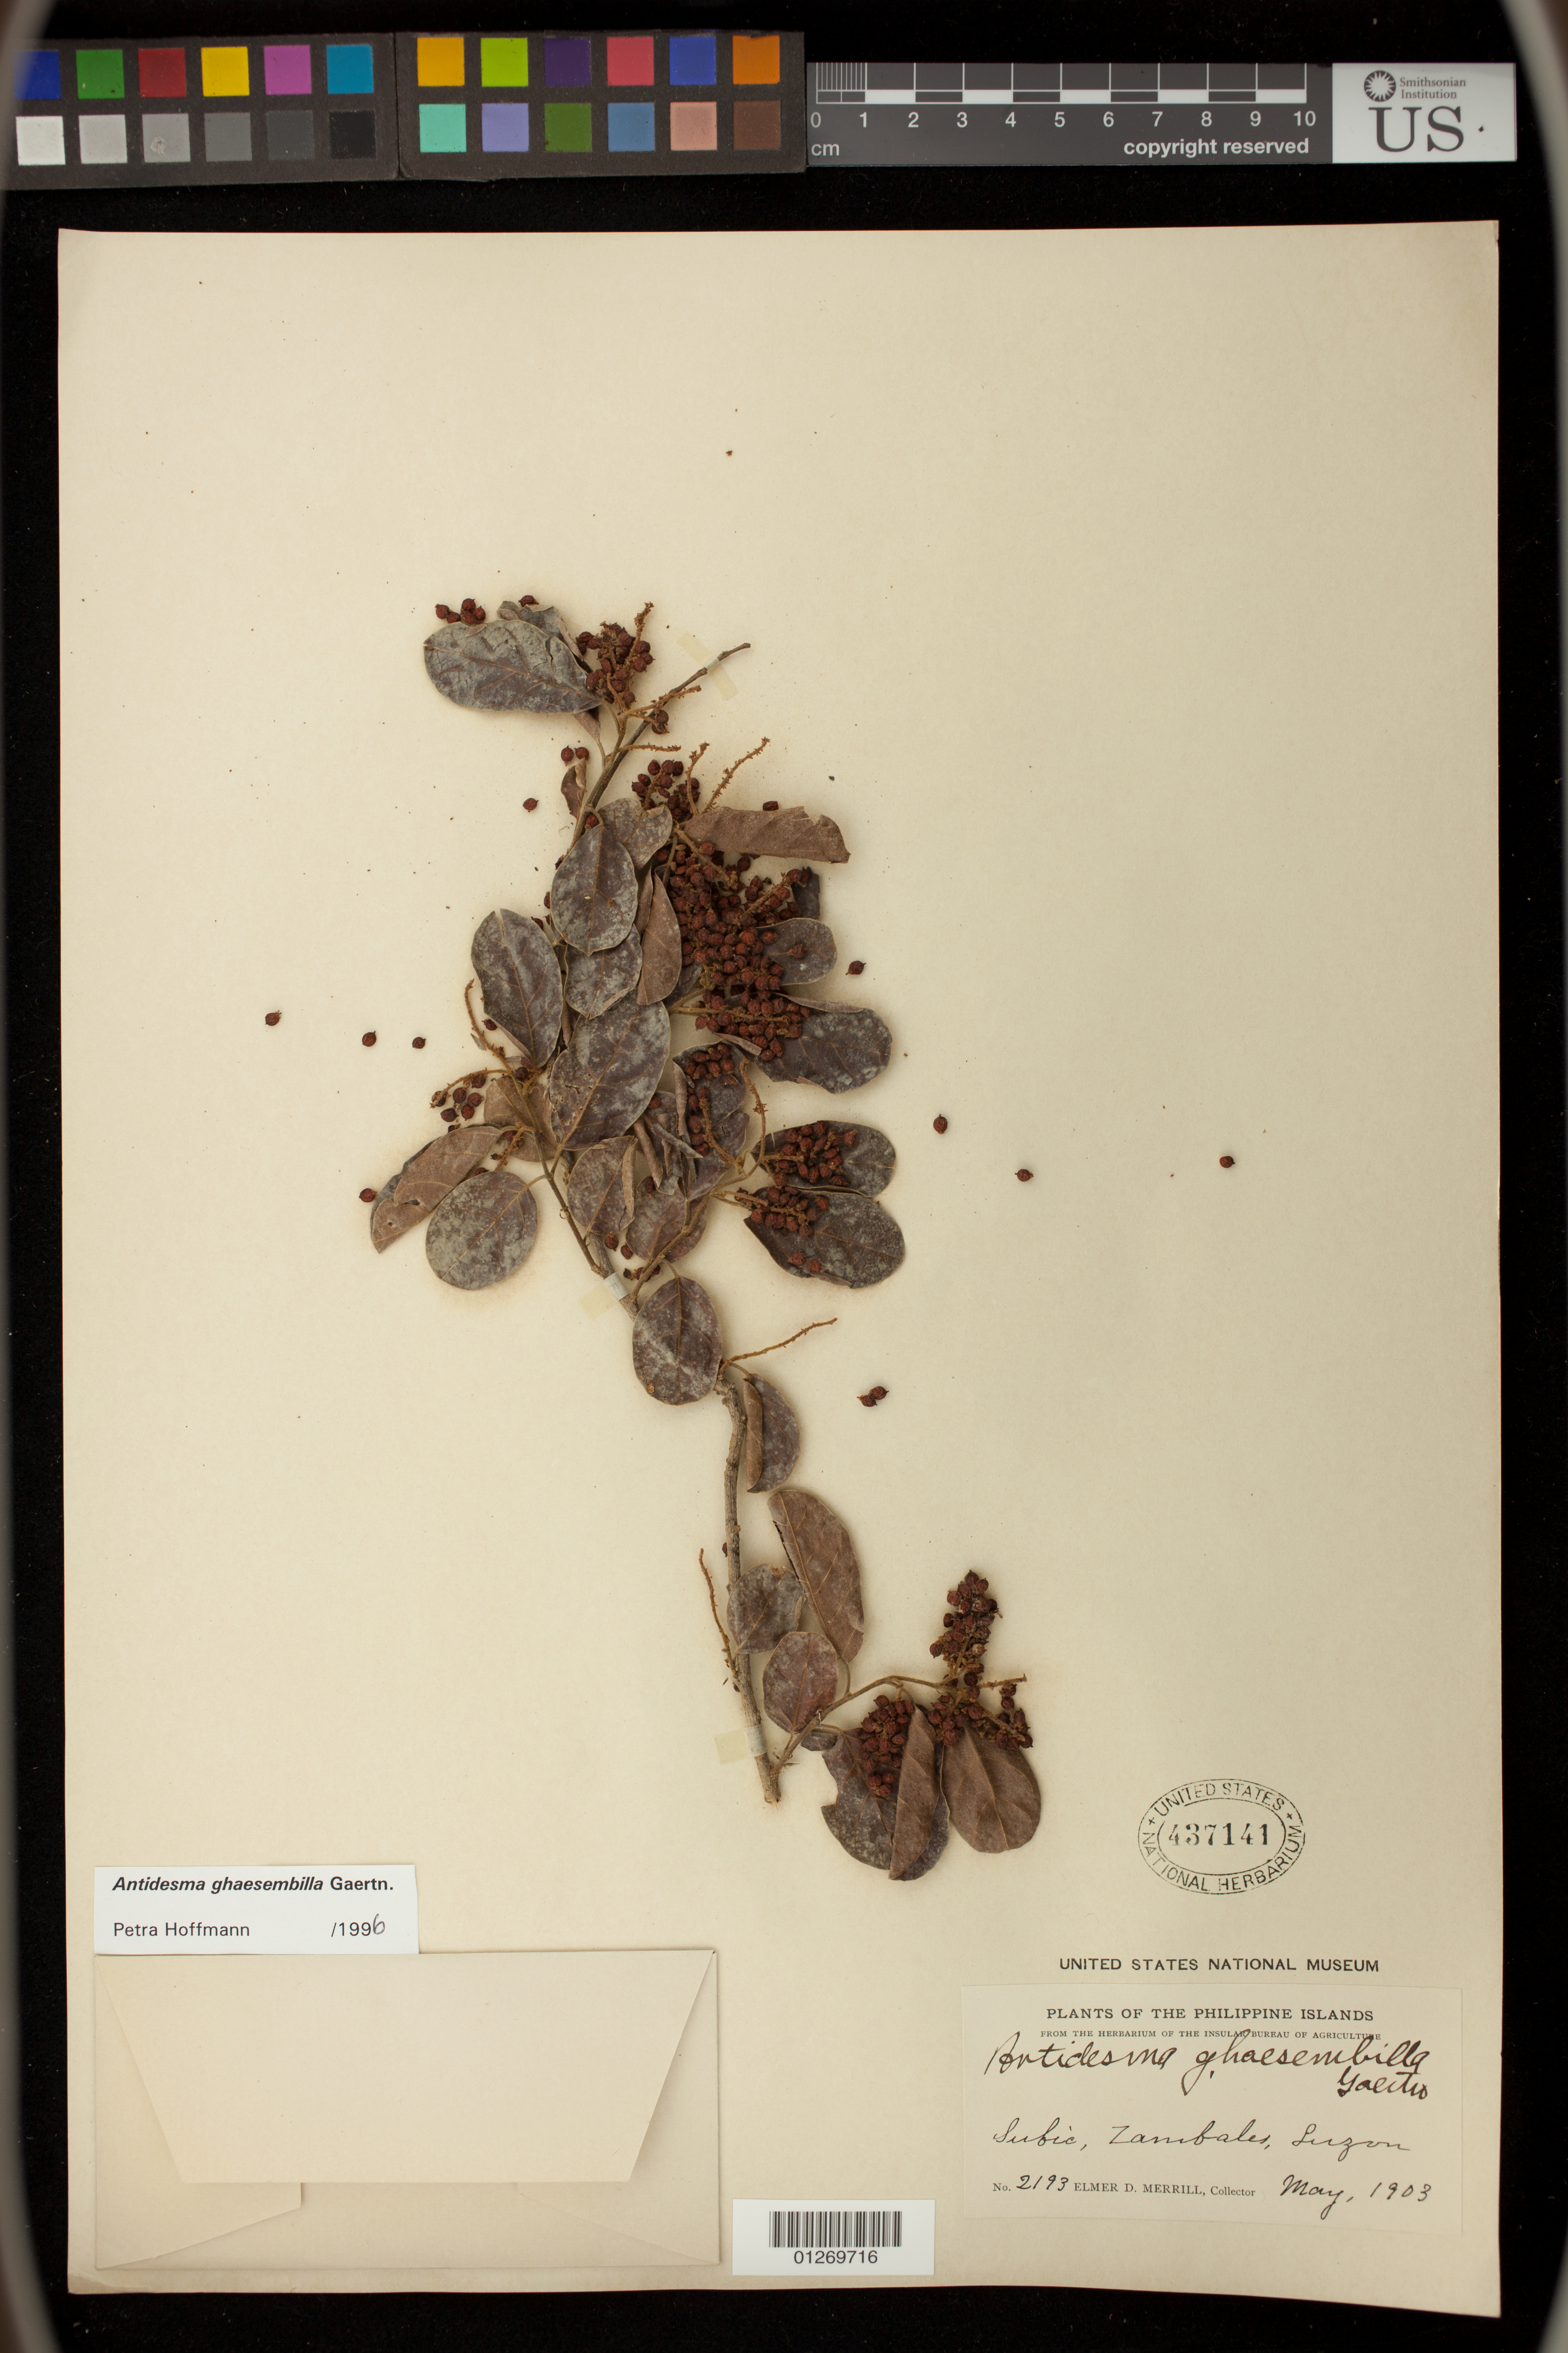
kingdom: Plantae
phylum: Tracheophyta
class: Magnoliopsida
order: Malpighiales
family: Phyllanthaceae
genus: Antidesma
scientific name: Antidesma ghaesembilla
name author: Gaertn.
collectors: E. Merrill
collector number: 2193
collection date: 1903-05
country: Philippines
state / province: Central Luzon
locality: Subic, Zambales, Luzon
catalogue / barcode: US 437141